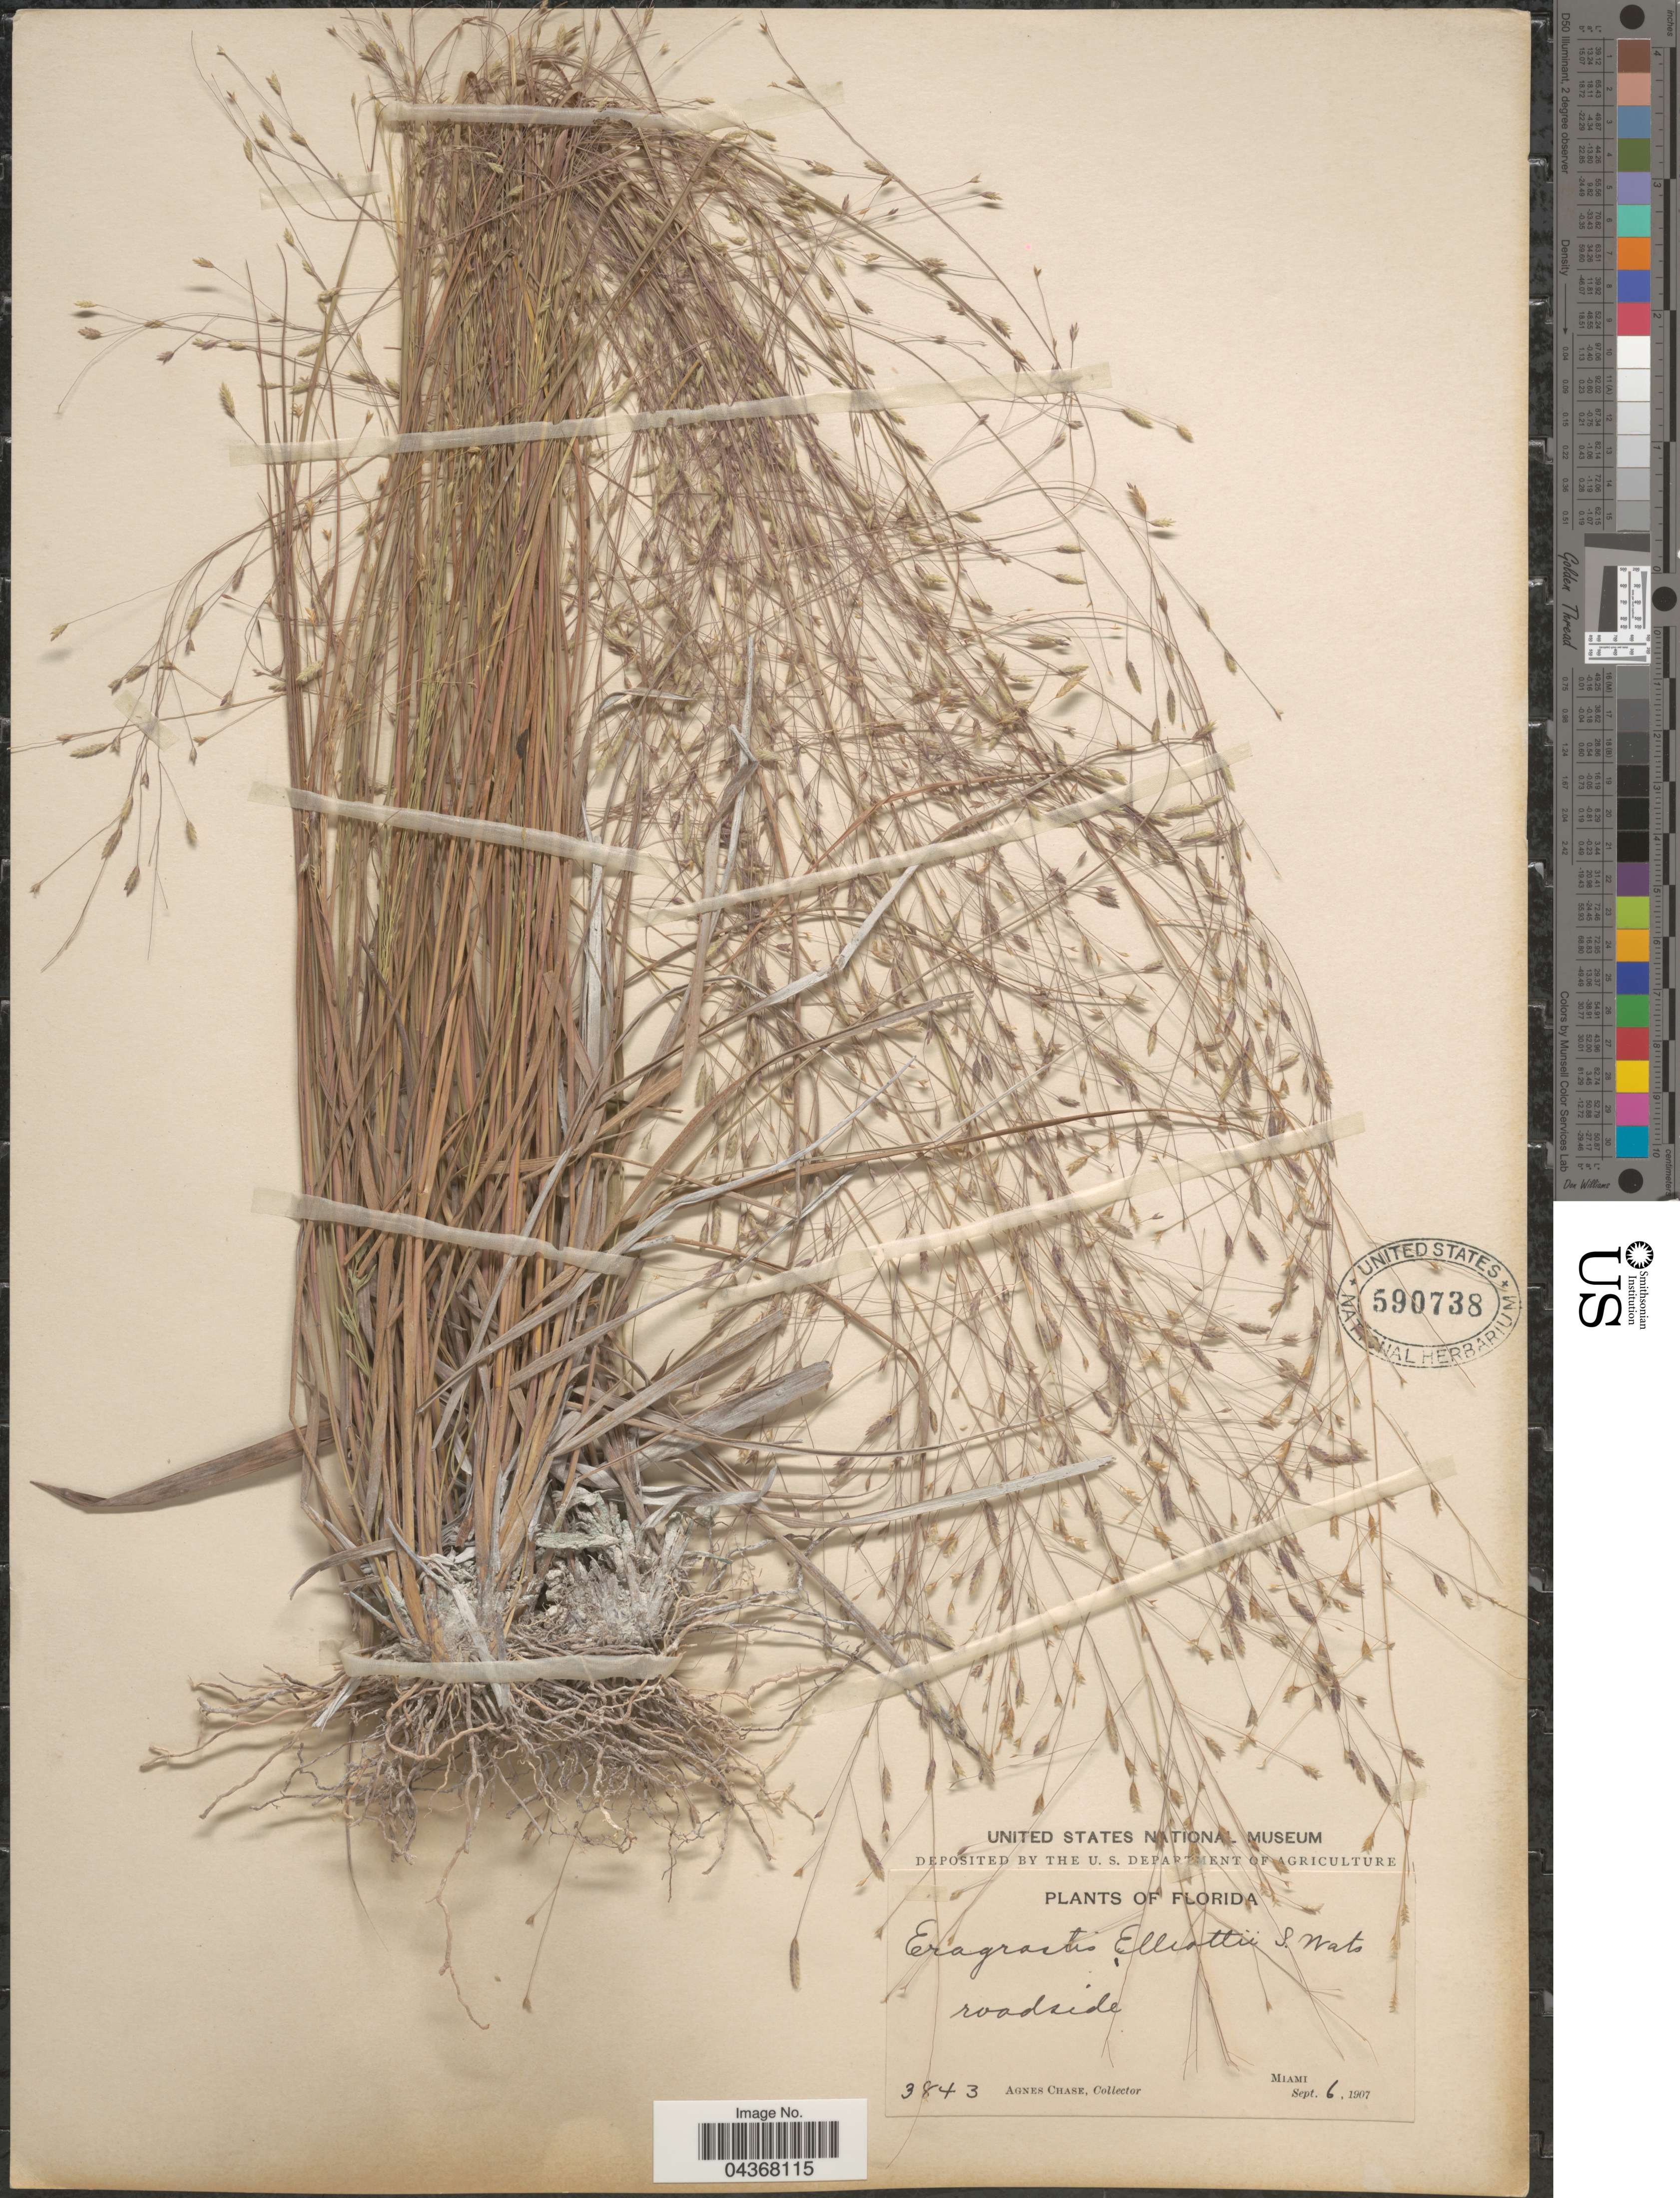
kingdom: Plantae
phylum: Tracheophyta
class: Liliopsida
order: Poales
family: Poaceae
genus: Eragrostis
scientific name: Eragrostis elliottii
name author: S. Watson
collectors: A. Chase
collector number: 3843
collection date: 1907-09-06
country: United States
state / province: Florida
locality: Roadside. Miami.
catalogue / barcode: US 590738